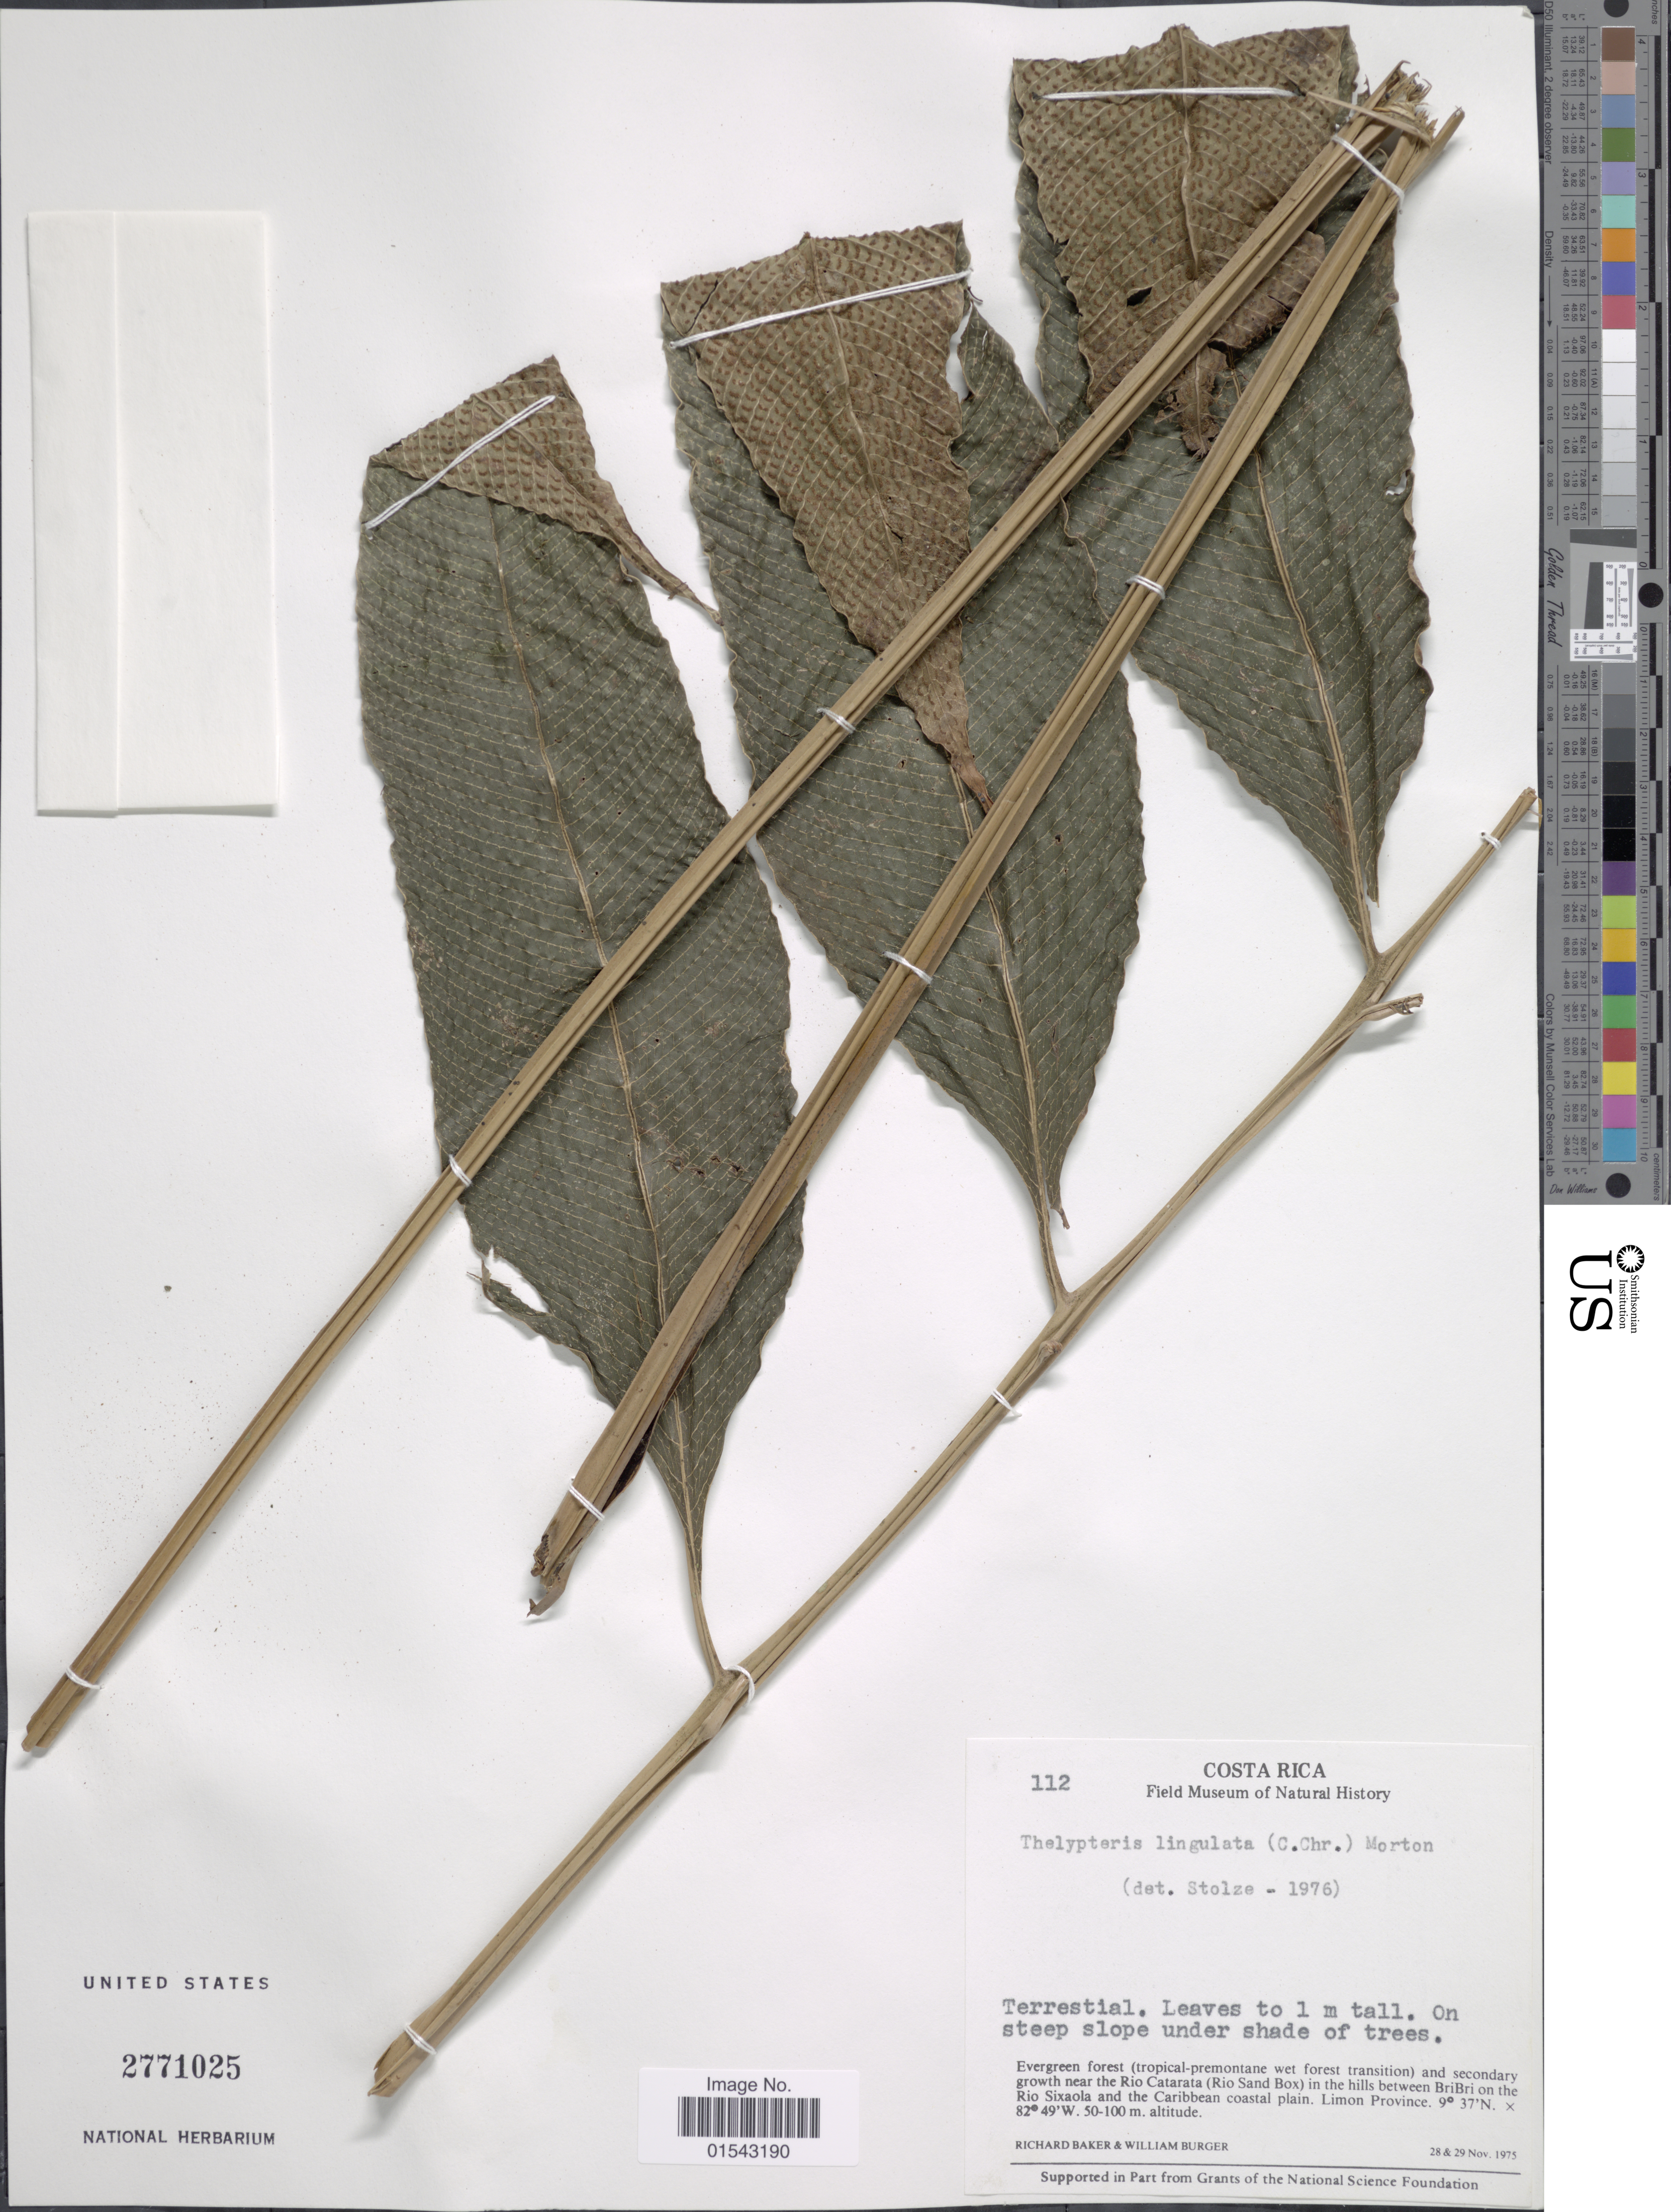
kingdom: Plantae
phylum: Tracheophyta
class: Polypodiopsida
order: Polypodiales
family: Thelypteridaceae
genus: Meniscium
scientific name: Meniscium lingulatum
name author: (C. Chr.) Pic. Serm.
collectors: R. Baker & W. Burger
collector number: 112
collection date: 1975-11-28/1975-11-29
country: Costa Rica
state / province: Limón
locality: Costa Rica, near the Rio Catarata (Rio Sand box) in the hills between BriBri on the Rio Sixaola and the Caribbean coastal plain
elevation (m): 50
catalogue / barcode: US 2771025